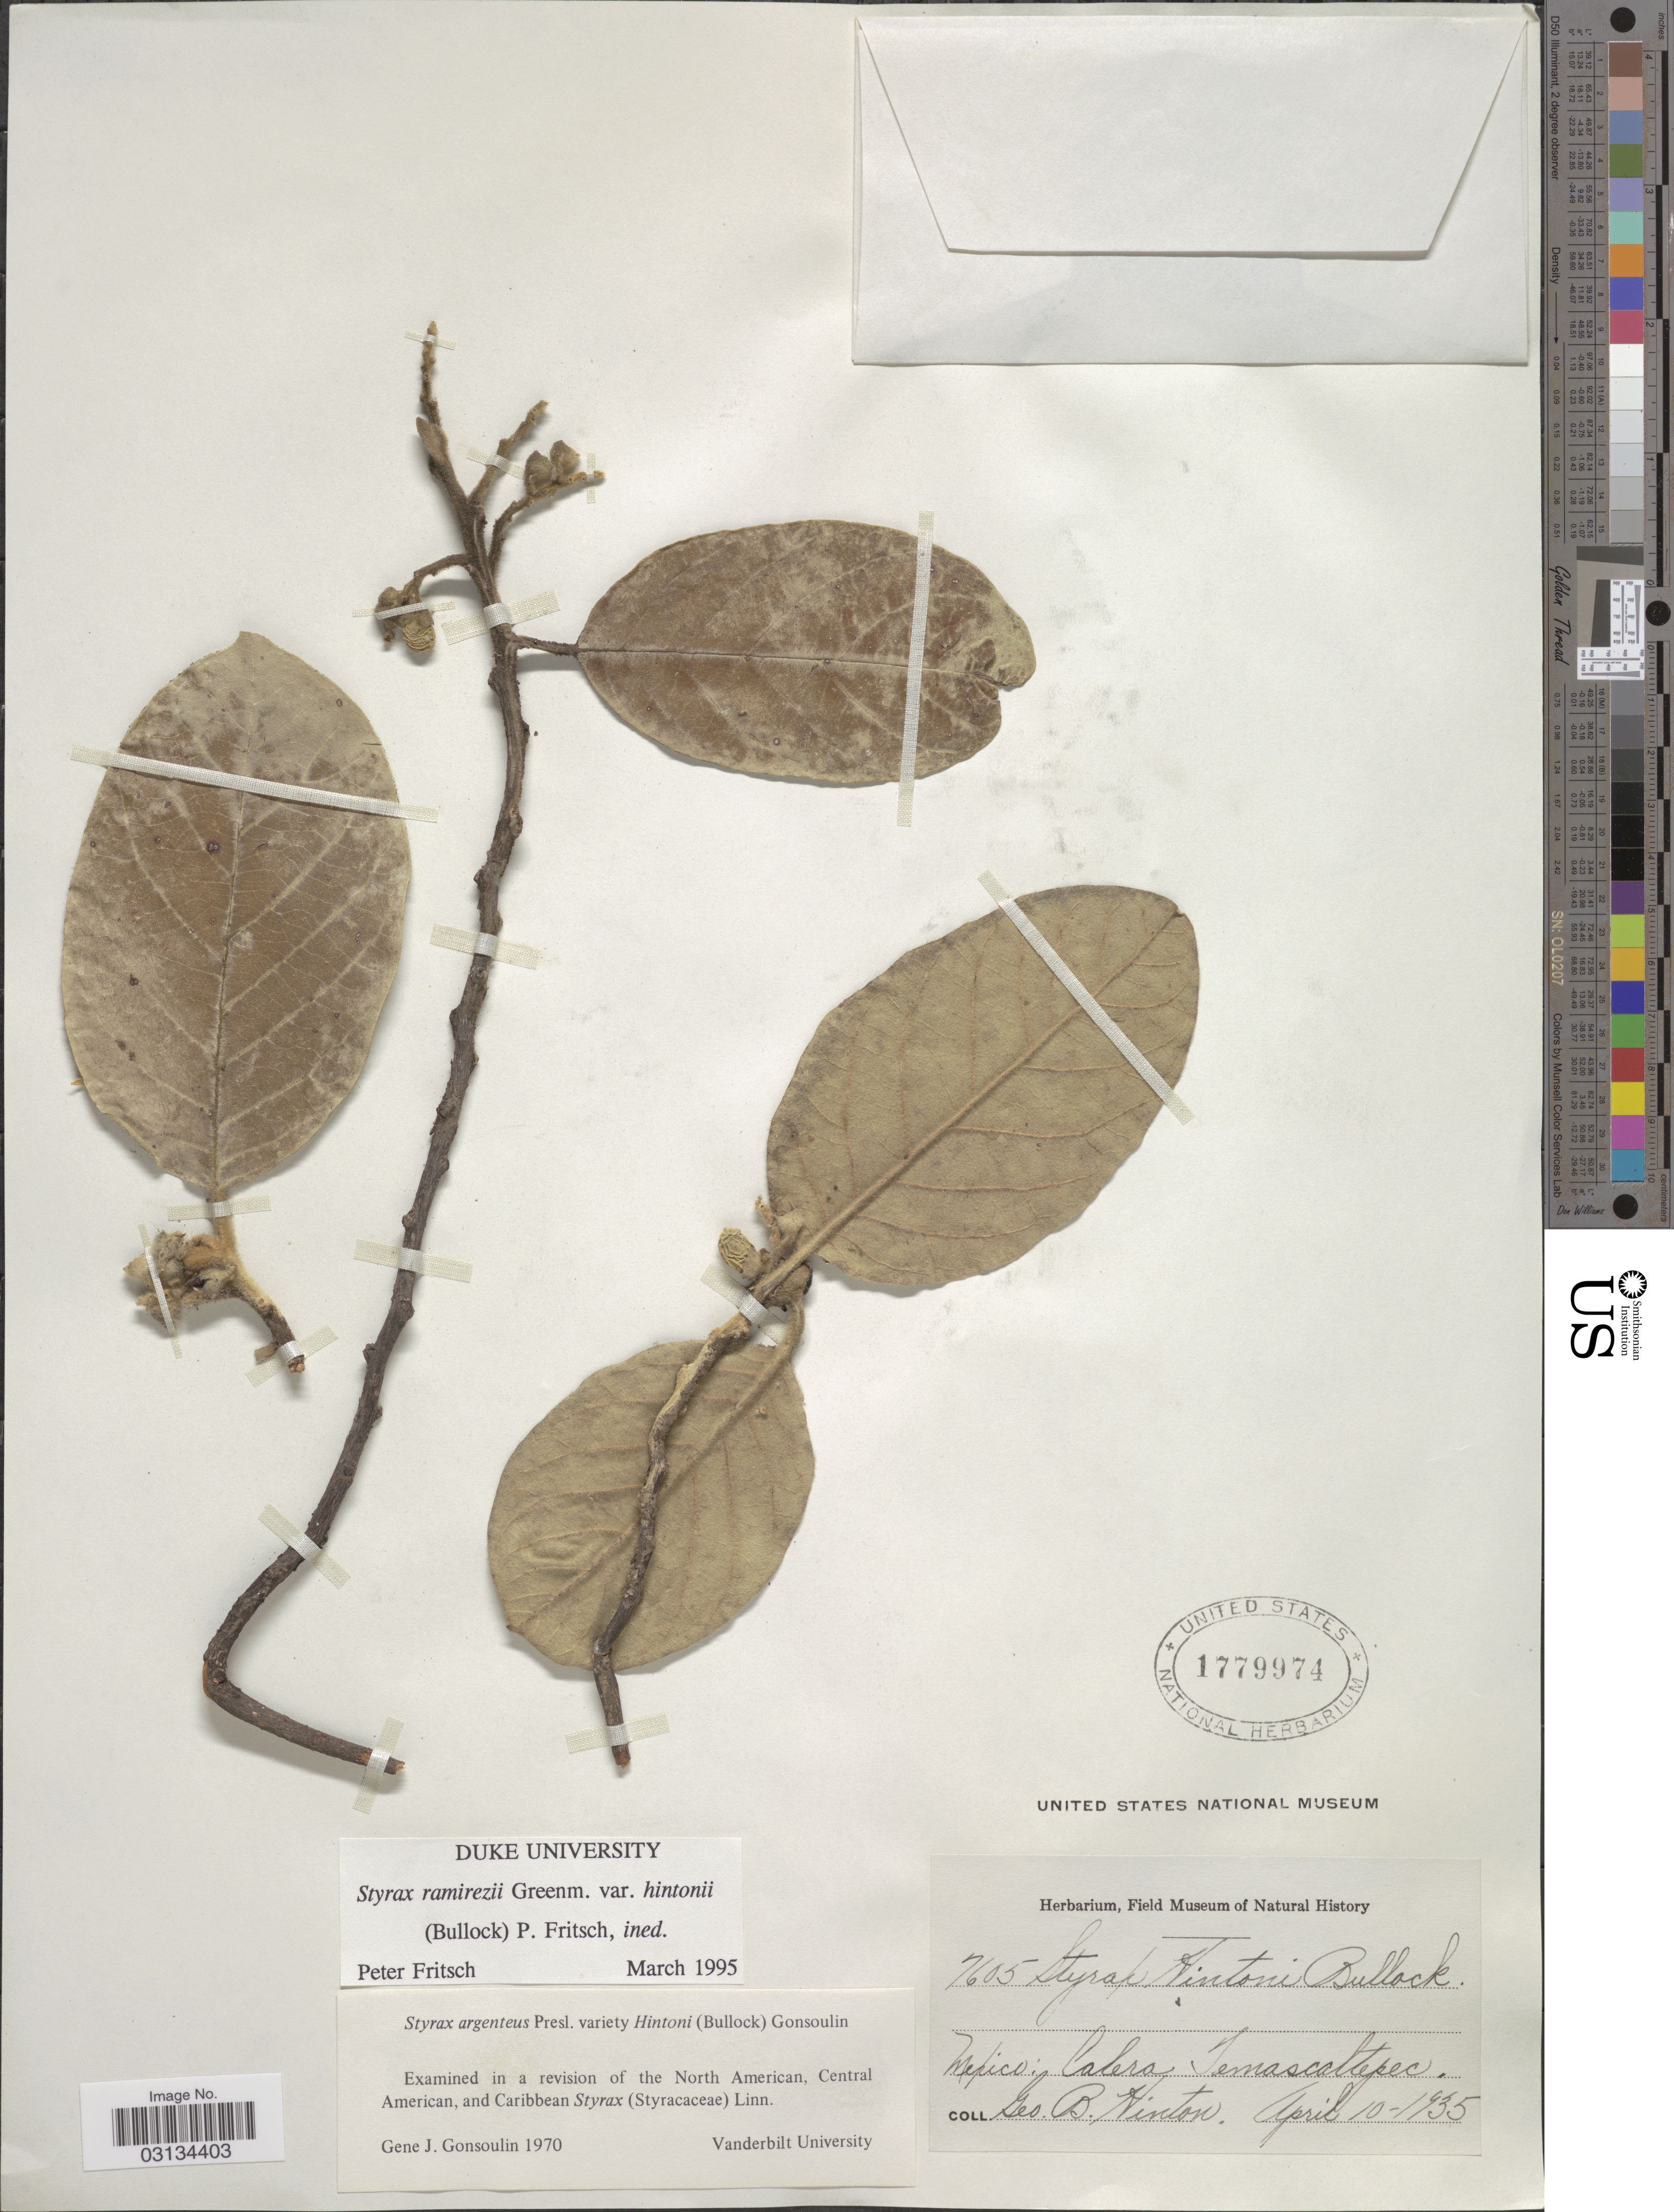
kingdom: Plantae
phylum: Tracheophyta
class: Magnoliopsida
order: Ericales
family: Styracaceae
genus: Styrax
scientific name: Styrax ramirezii var. hintonii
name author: (Greenm.) P.W. Fritsch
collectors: G. B. Hinton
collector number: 7605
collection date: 1935-04-10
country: Mexico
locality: Mexico: Calera Temascaltepec.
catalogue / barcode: US 1779974